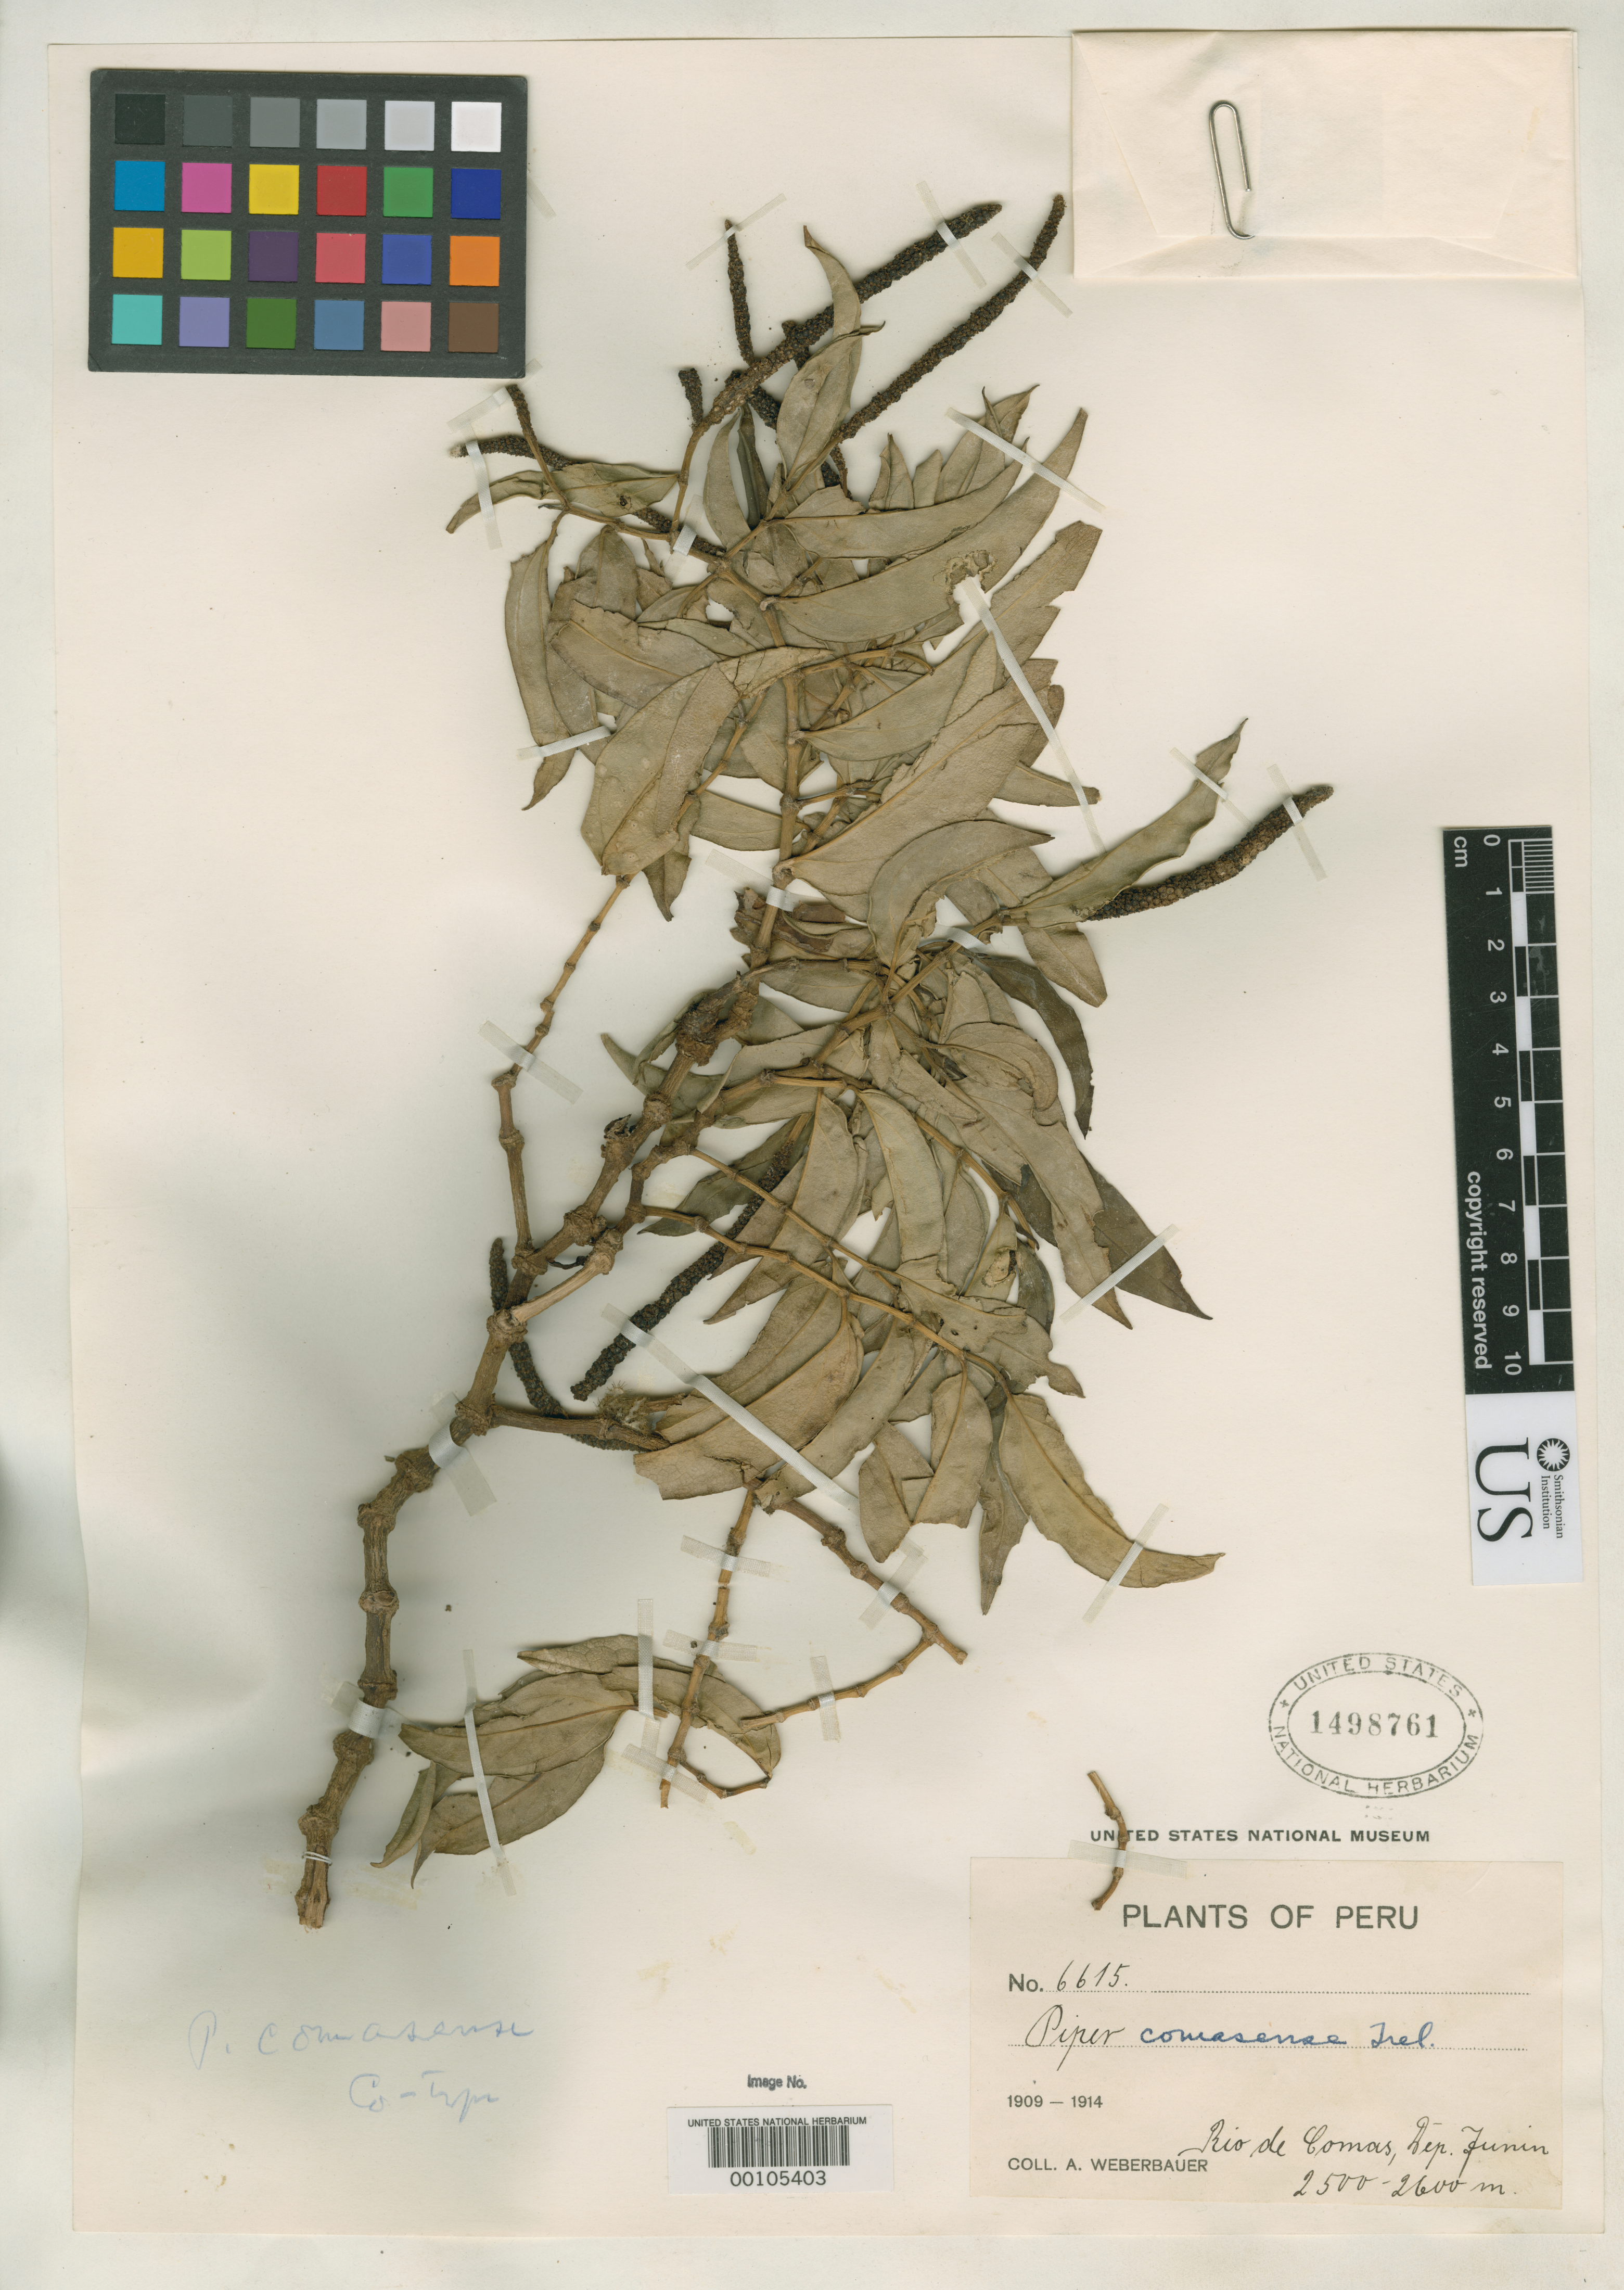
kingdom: Plantae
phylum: Tracheophyta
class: Magnoliopsida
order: Piperales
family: Piperaceae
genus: Piper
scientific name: Piper comasense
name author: Trel. in J.F. Macbr.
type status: Isotype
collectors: A. Weberbauer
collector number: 6615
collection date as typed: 1909 to -- --- 1914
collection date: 1909/1914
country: Peru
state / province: Junín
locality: Rio de Lomas.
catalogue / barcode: US 1498761